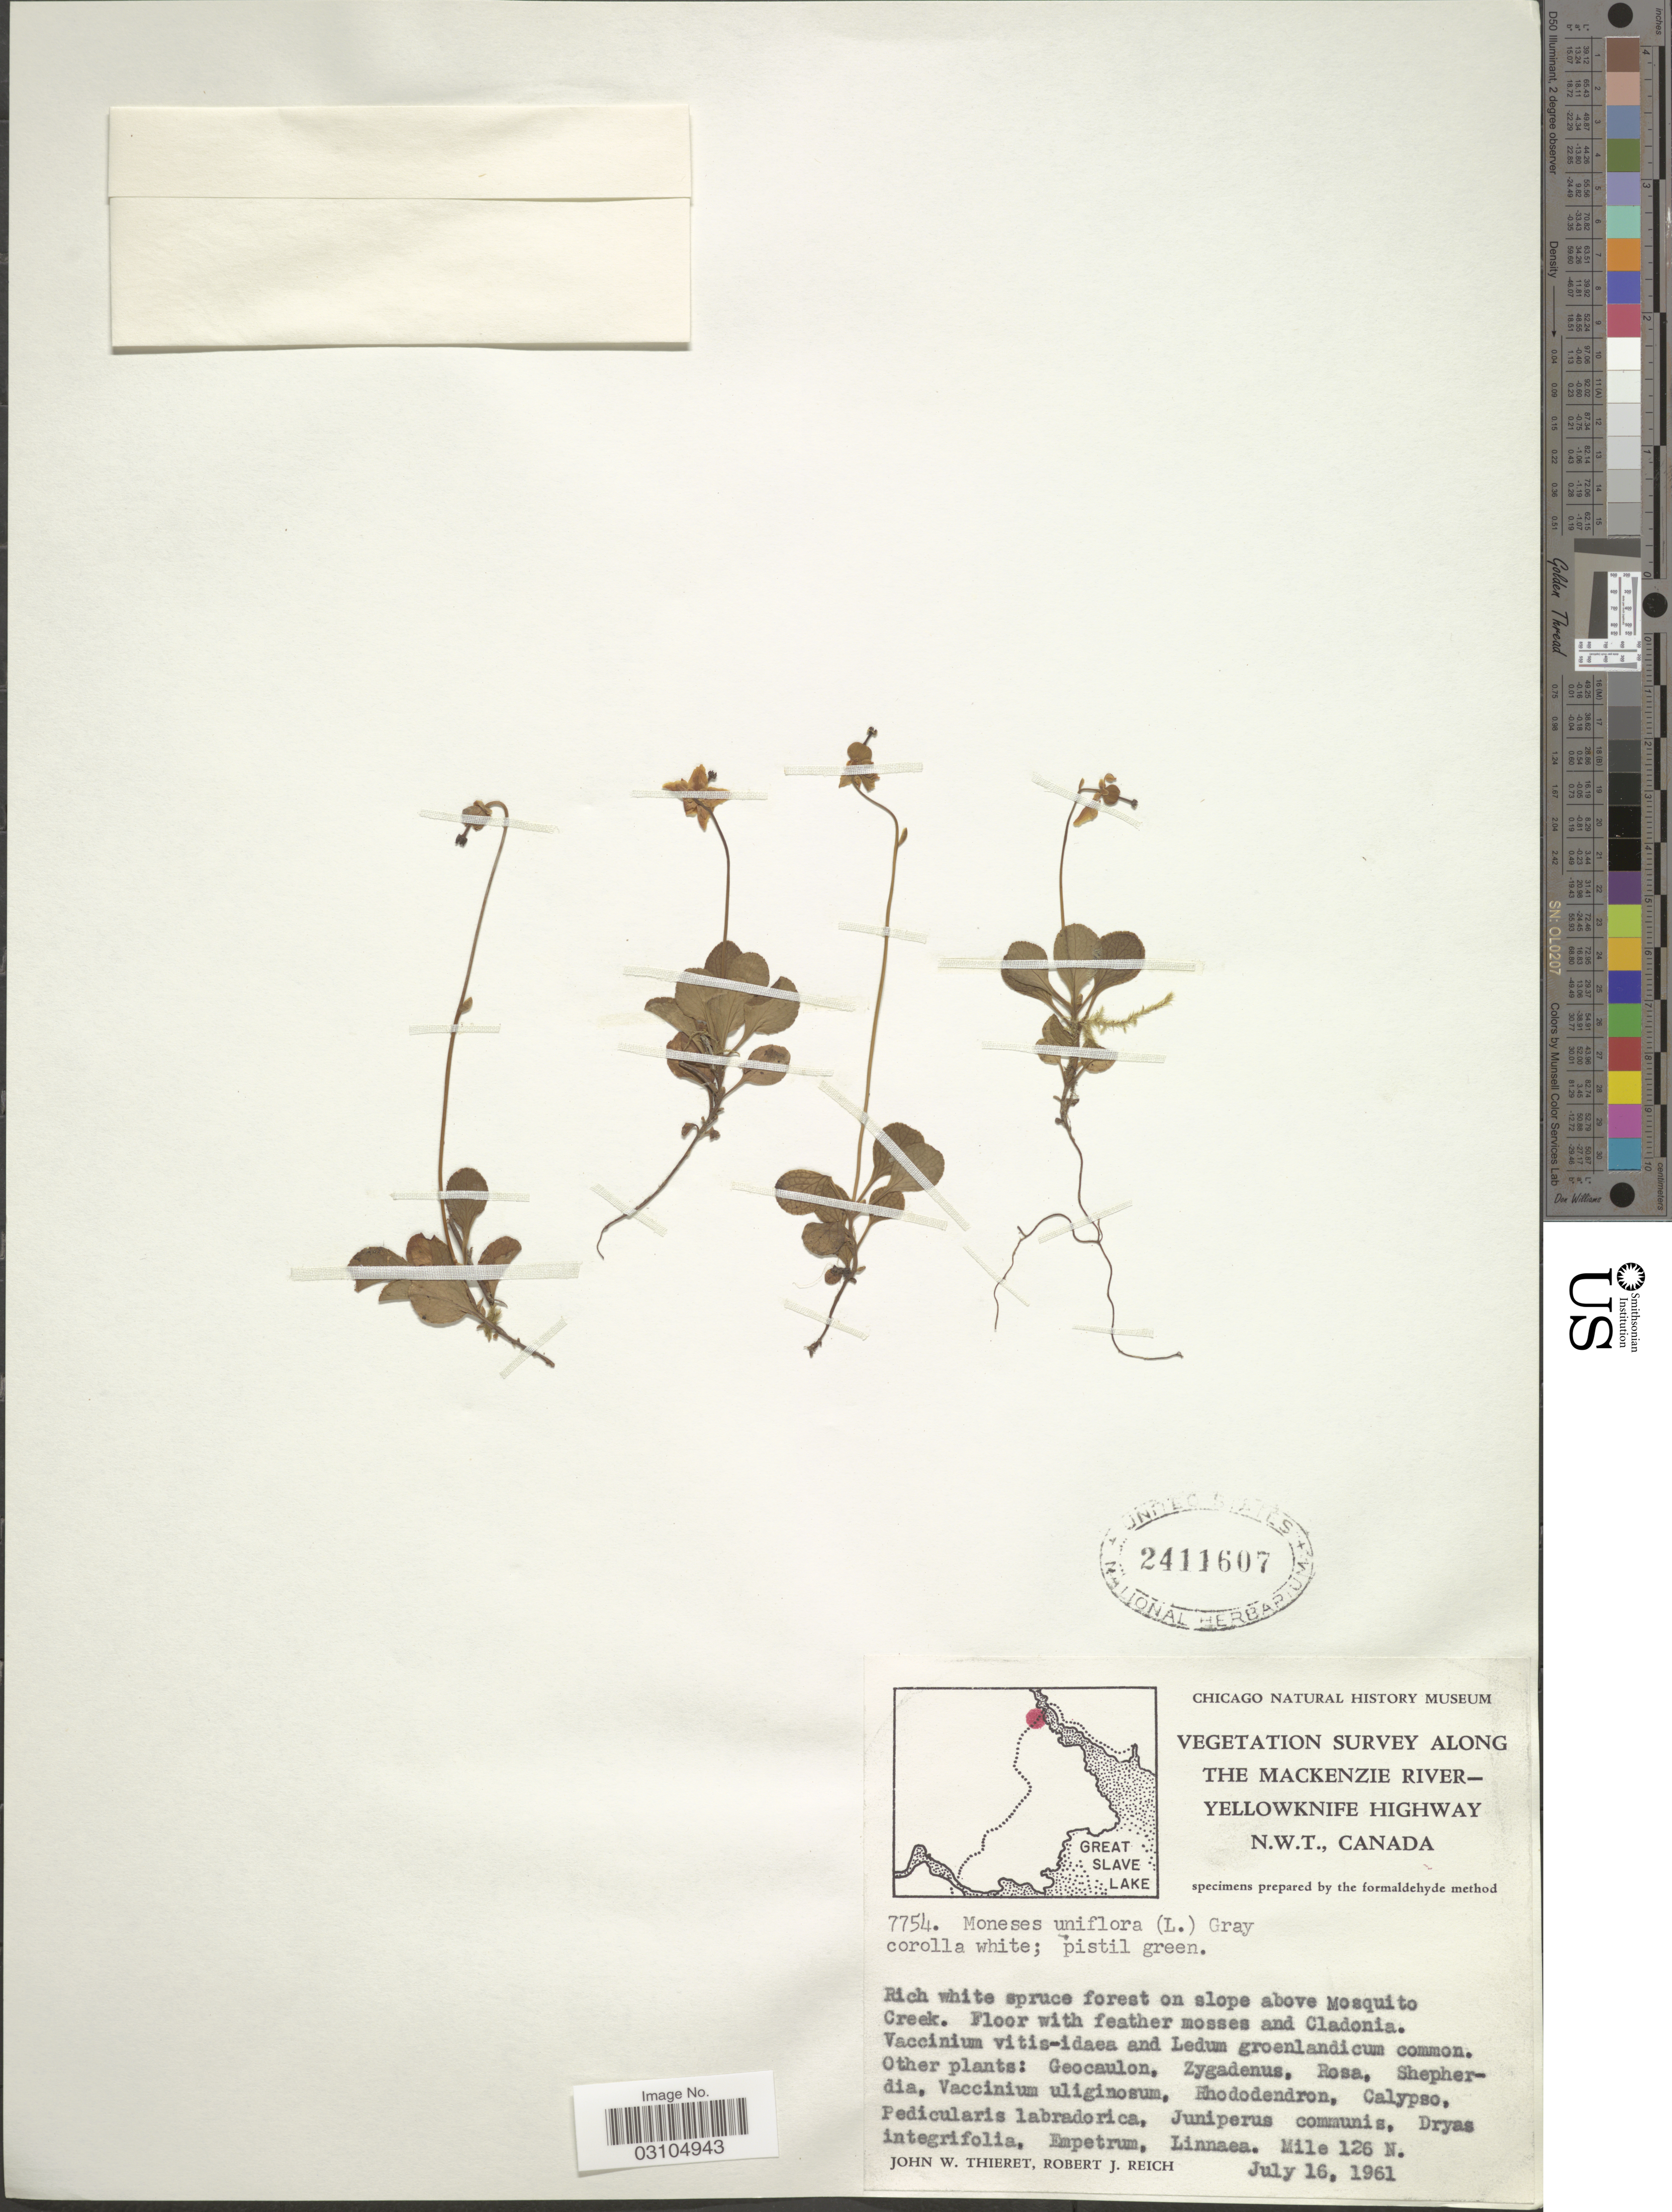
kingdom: Plantae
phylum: Tracheophyta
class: Magnoliopsida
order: Ericales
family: Ericaceae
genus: Moneses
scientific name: Moneses uniflora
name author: (L.) A. Gray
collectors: J. W. Thieret & R. Reich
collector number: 7754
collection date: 1961-07-16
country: Canada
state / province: Northwest Territories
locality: The Mackenzie River-Yellowknife Highway, N.W.T., Rich white spruce forest on slope above Mosquito Creek, Mile 126 N.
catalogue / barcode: US 2411607